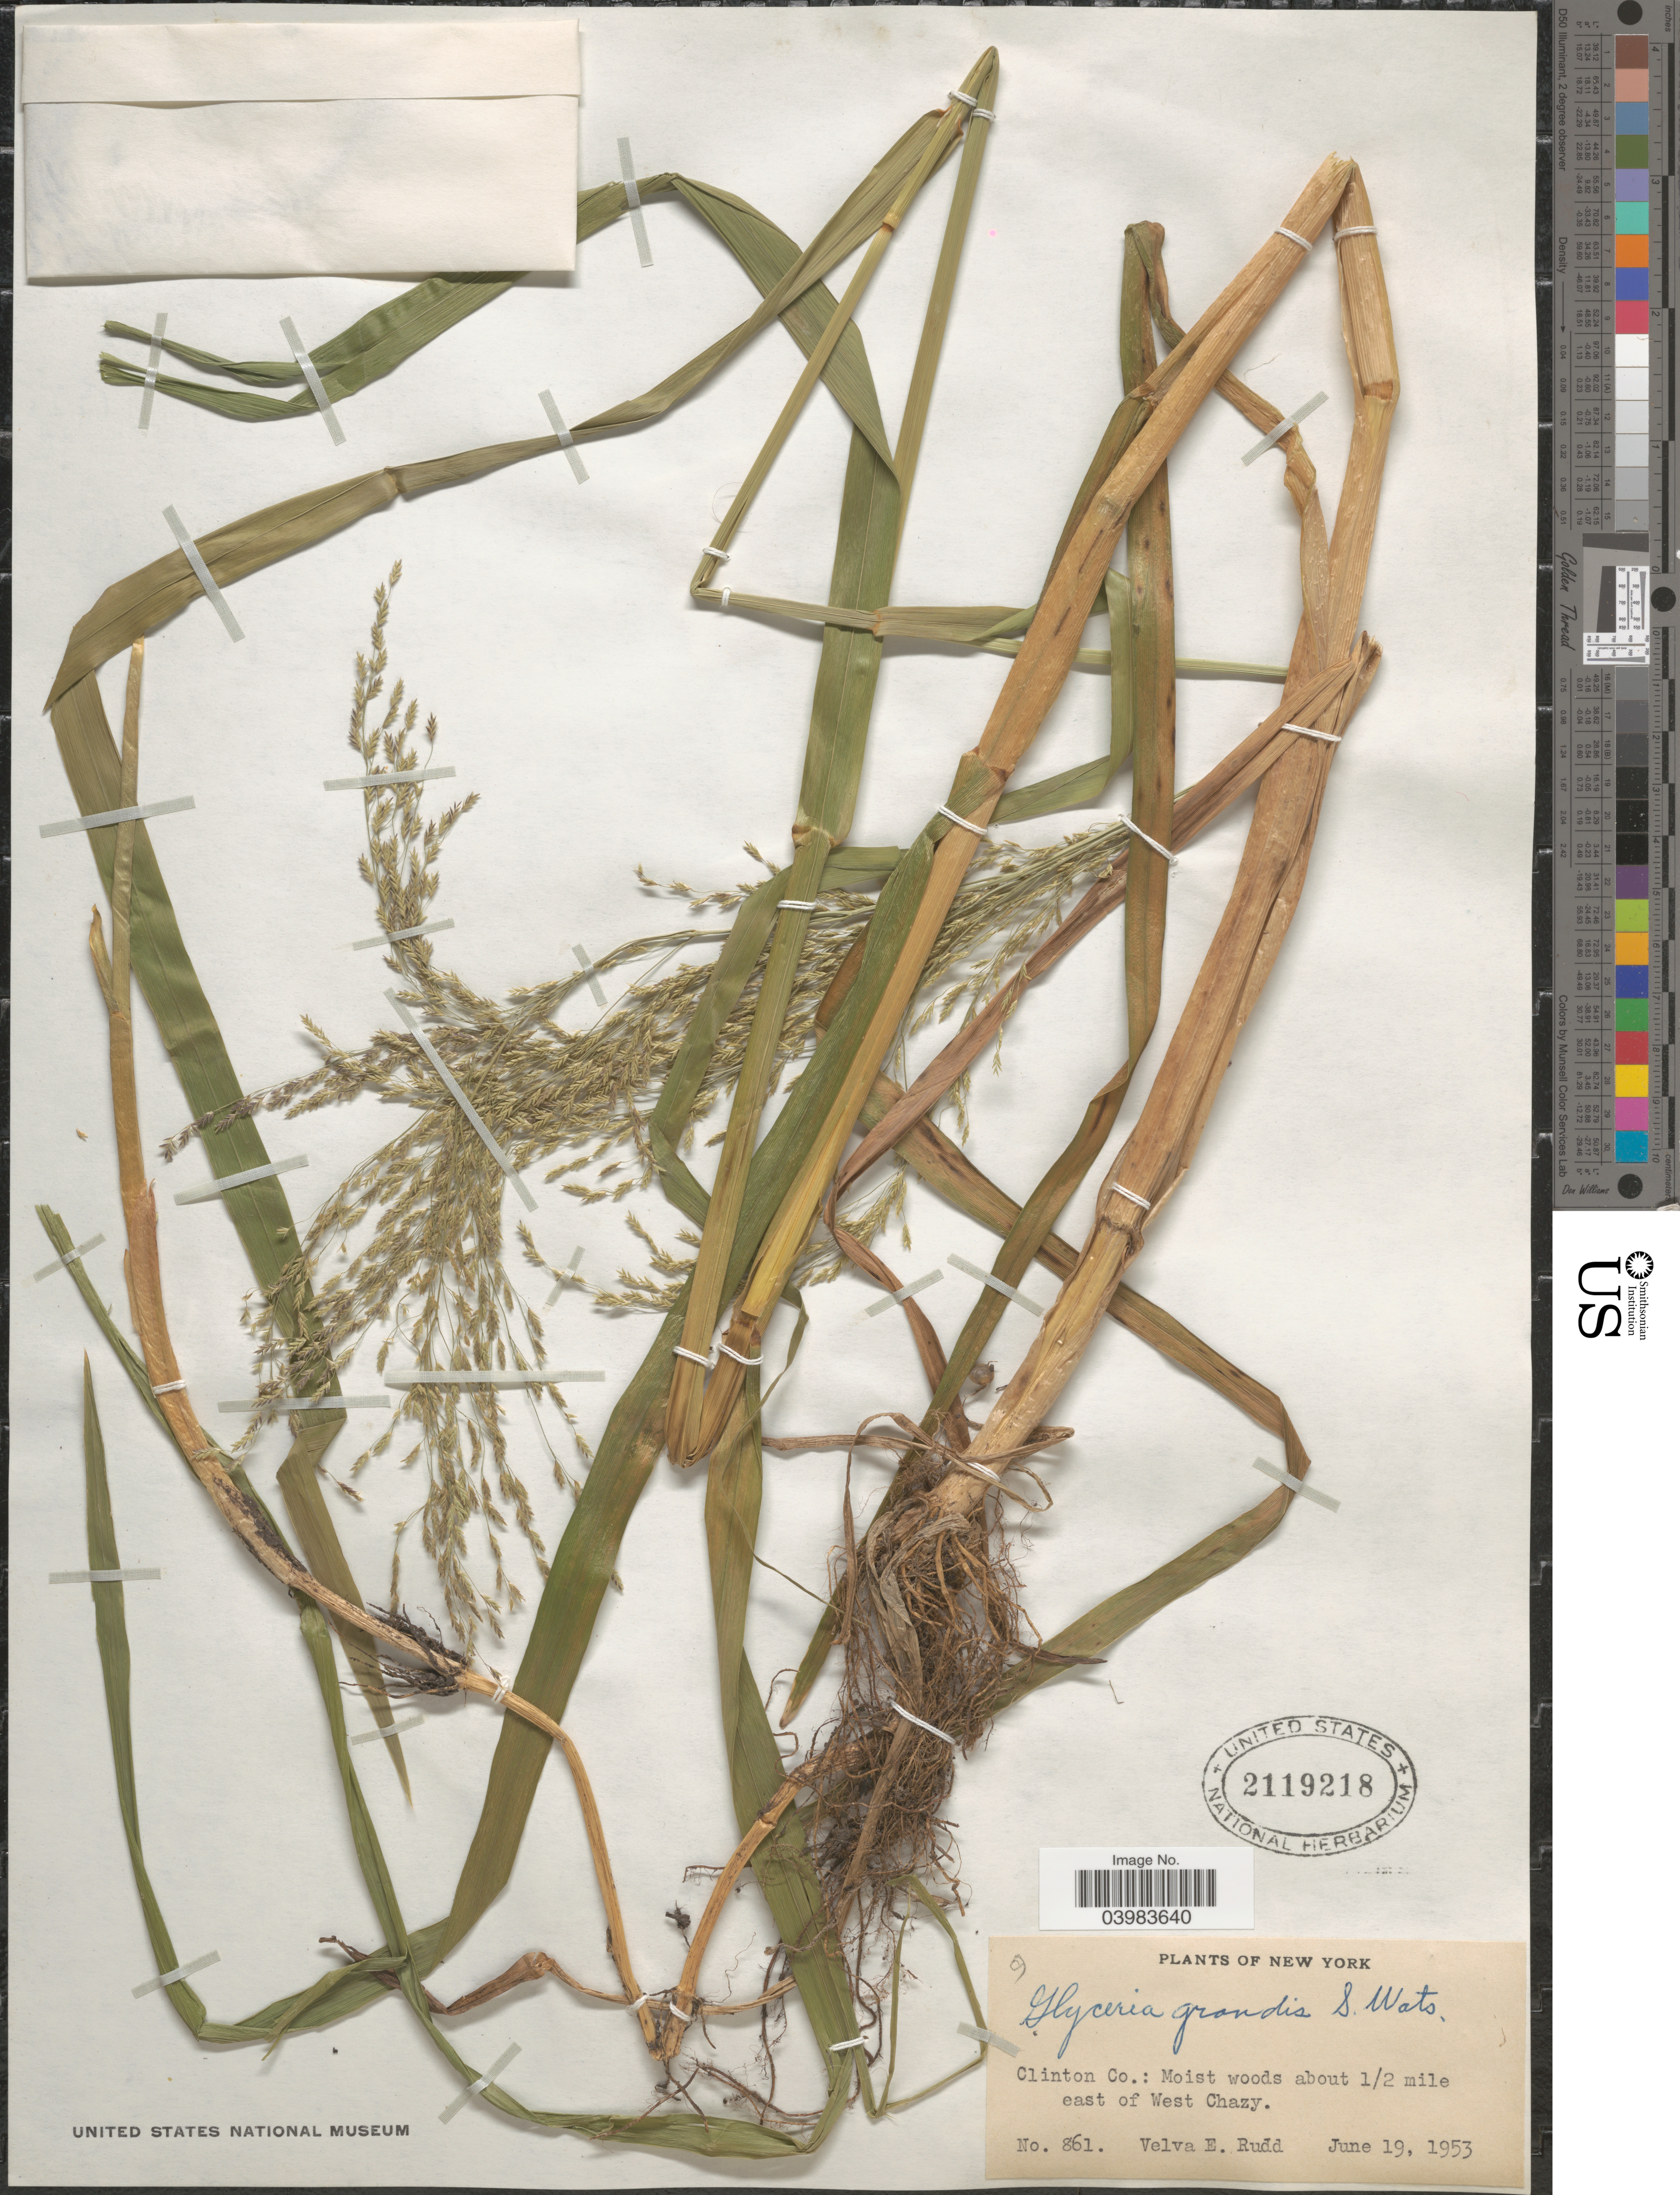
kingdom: Plantae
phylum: Tracheophyta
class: Liliopsida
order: Poales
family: Poaceae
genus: Glyceria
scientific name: Glyceria grandis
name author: S. Watson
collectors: V. E. Rudd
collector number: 861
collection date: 1953-06-19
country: United States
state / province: New York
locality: Clinton Co.: Moist woods about ½ mile east of West Chazy.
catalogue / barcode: US 2119218